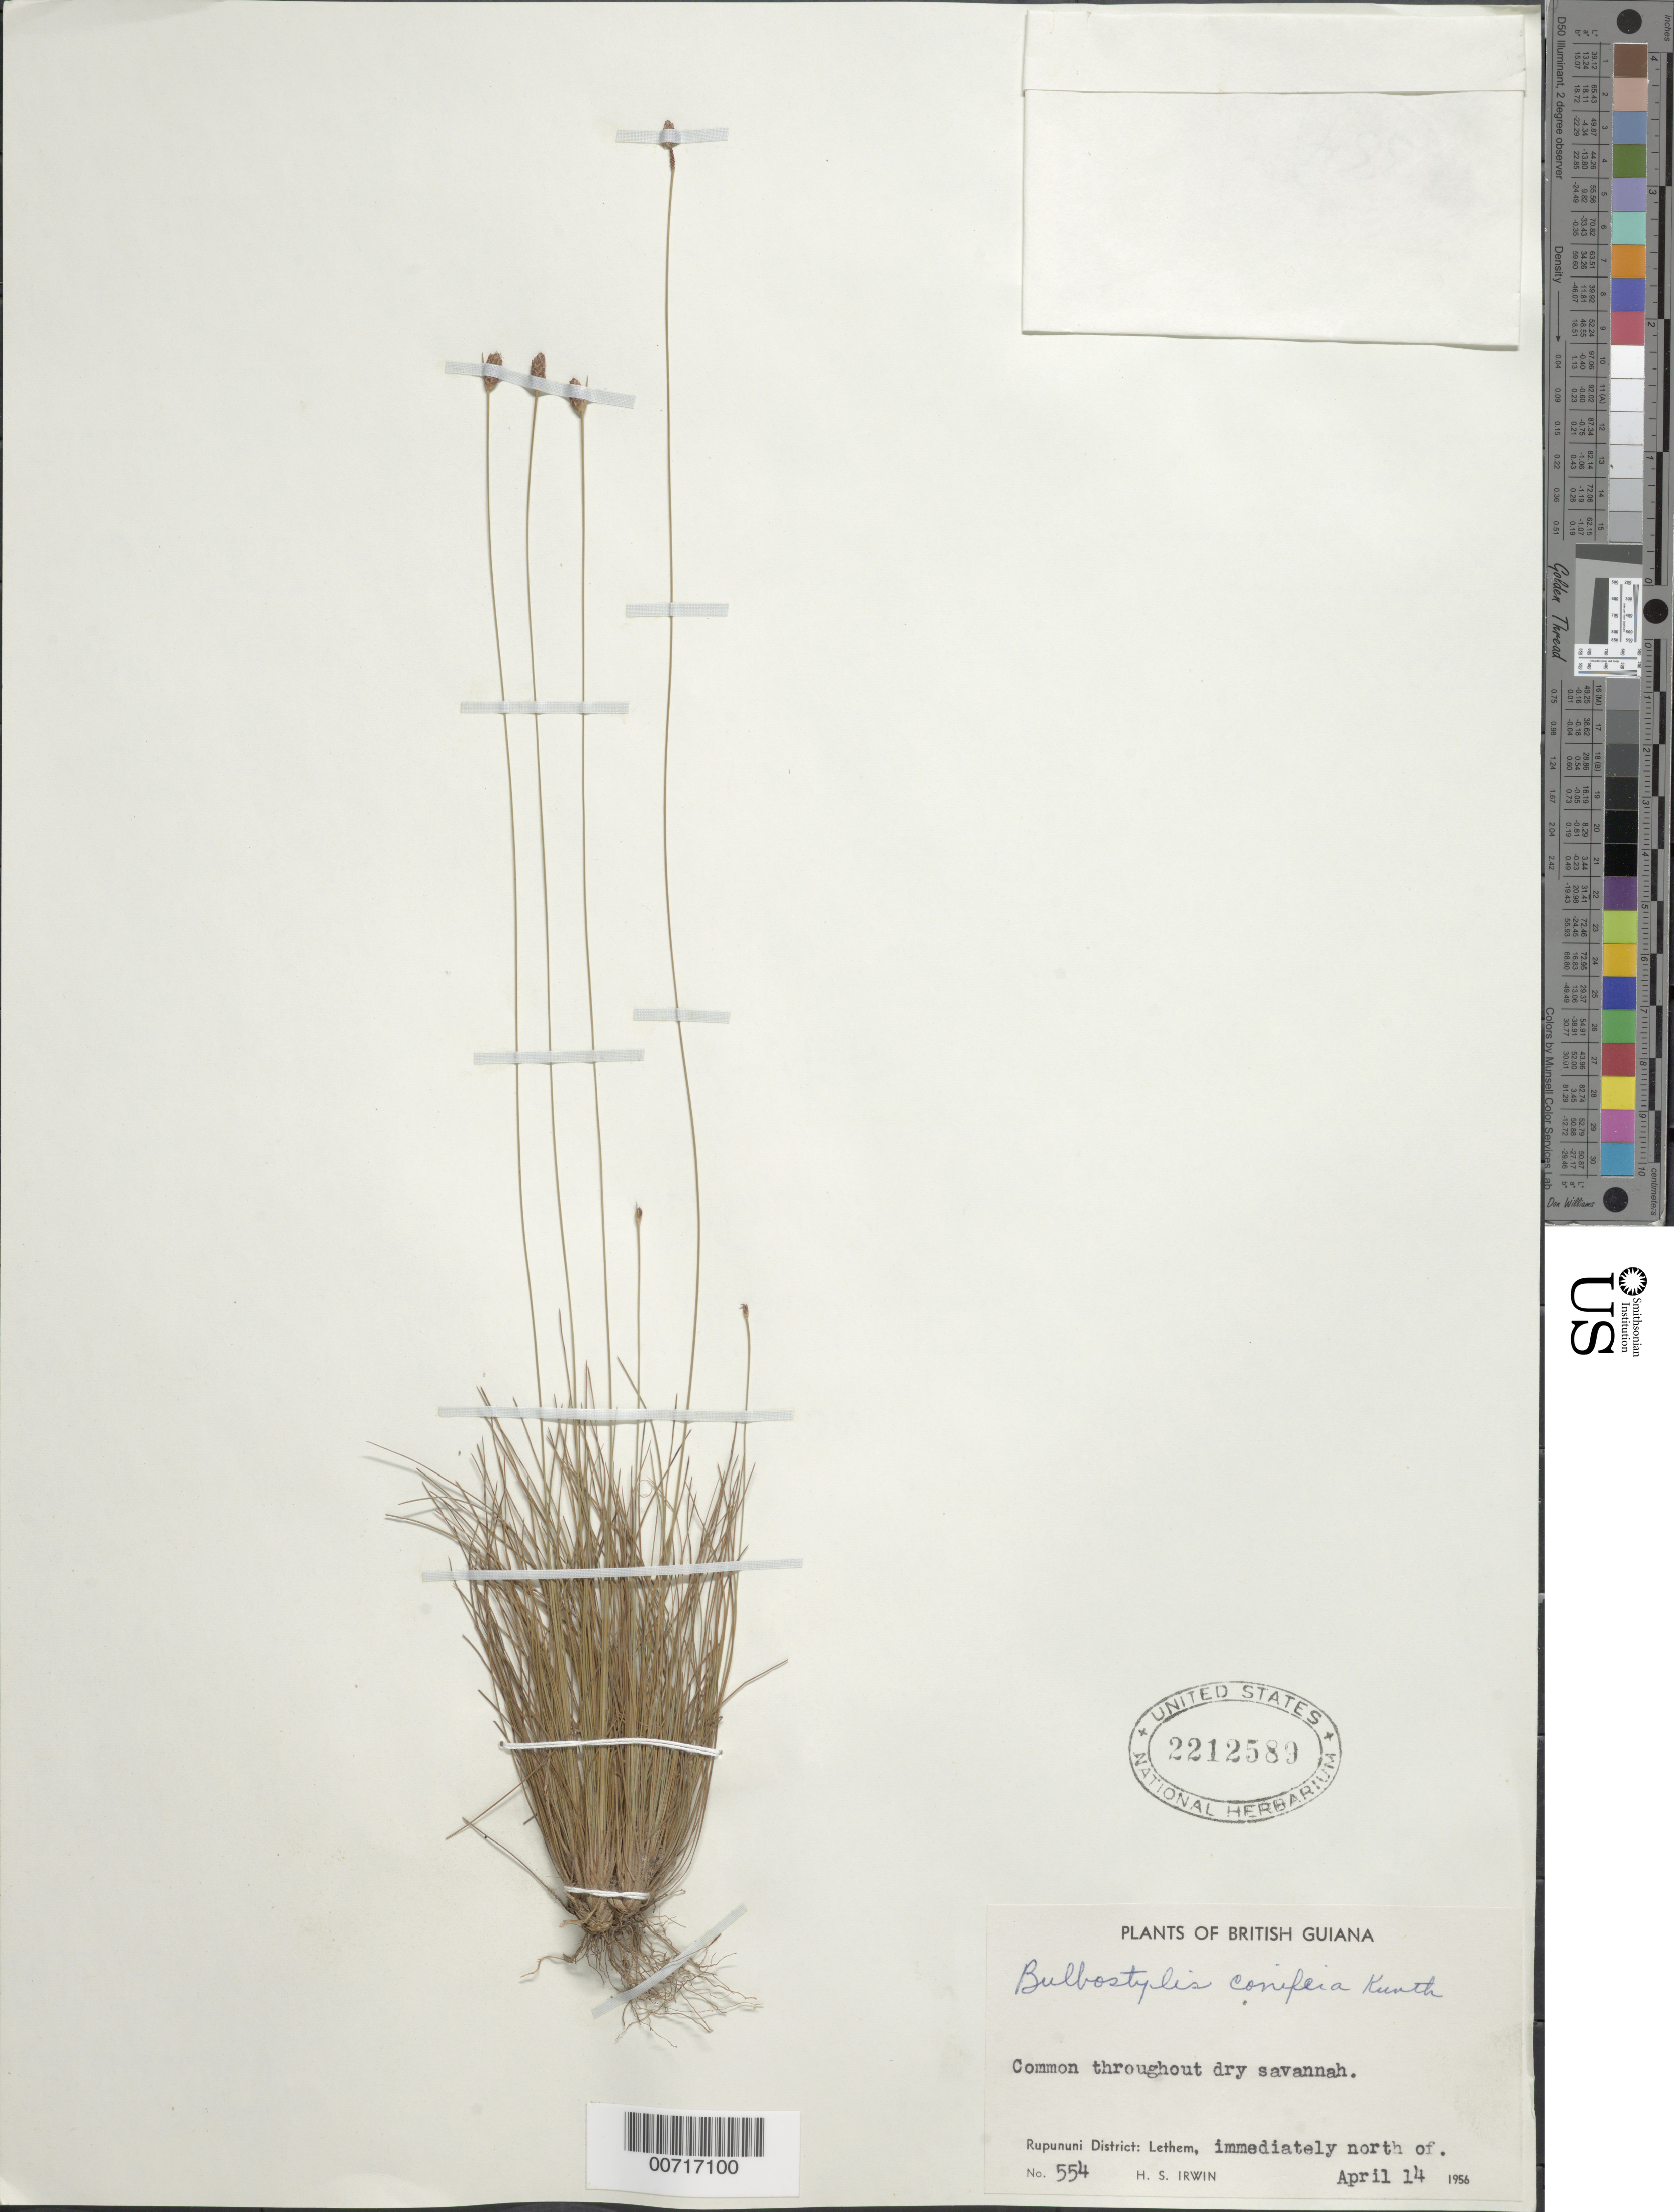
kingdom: Plantae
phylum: Tracheophyta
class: Liliopsida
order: Poales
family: Cyperaceae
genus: Bulbostylis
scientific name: Bulbostylis conifera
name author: (Kunth) C.B. Clarke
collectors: H. Irwin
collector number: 554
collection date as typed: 14-Apr-56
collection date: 1956-04-14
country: Guyana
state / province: U. Takutu-U. Essequibo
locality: Rupununi Dist., immediately N of Lethem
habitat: Dry savanna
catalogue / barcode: US 2212589